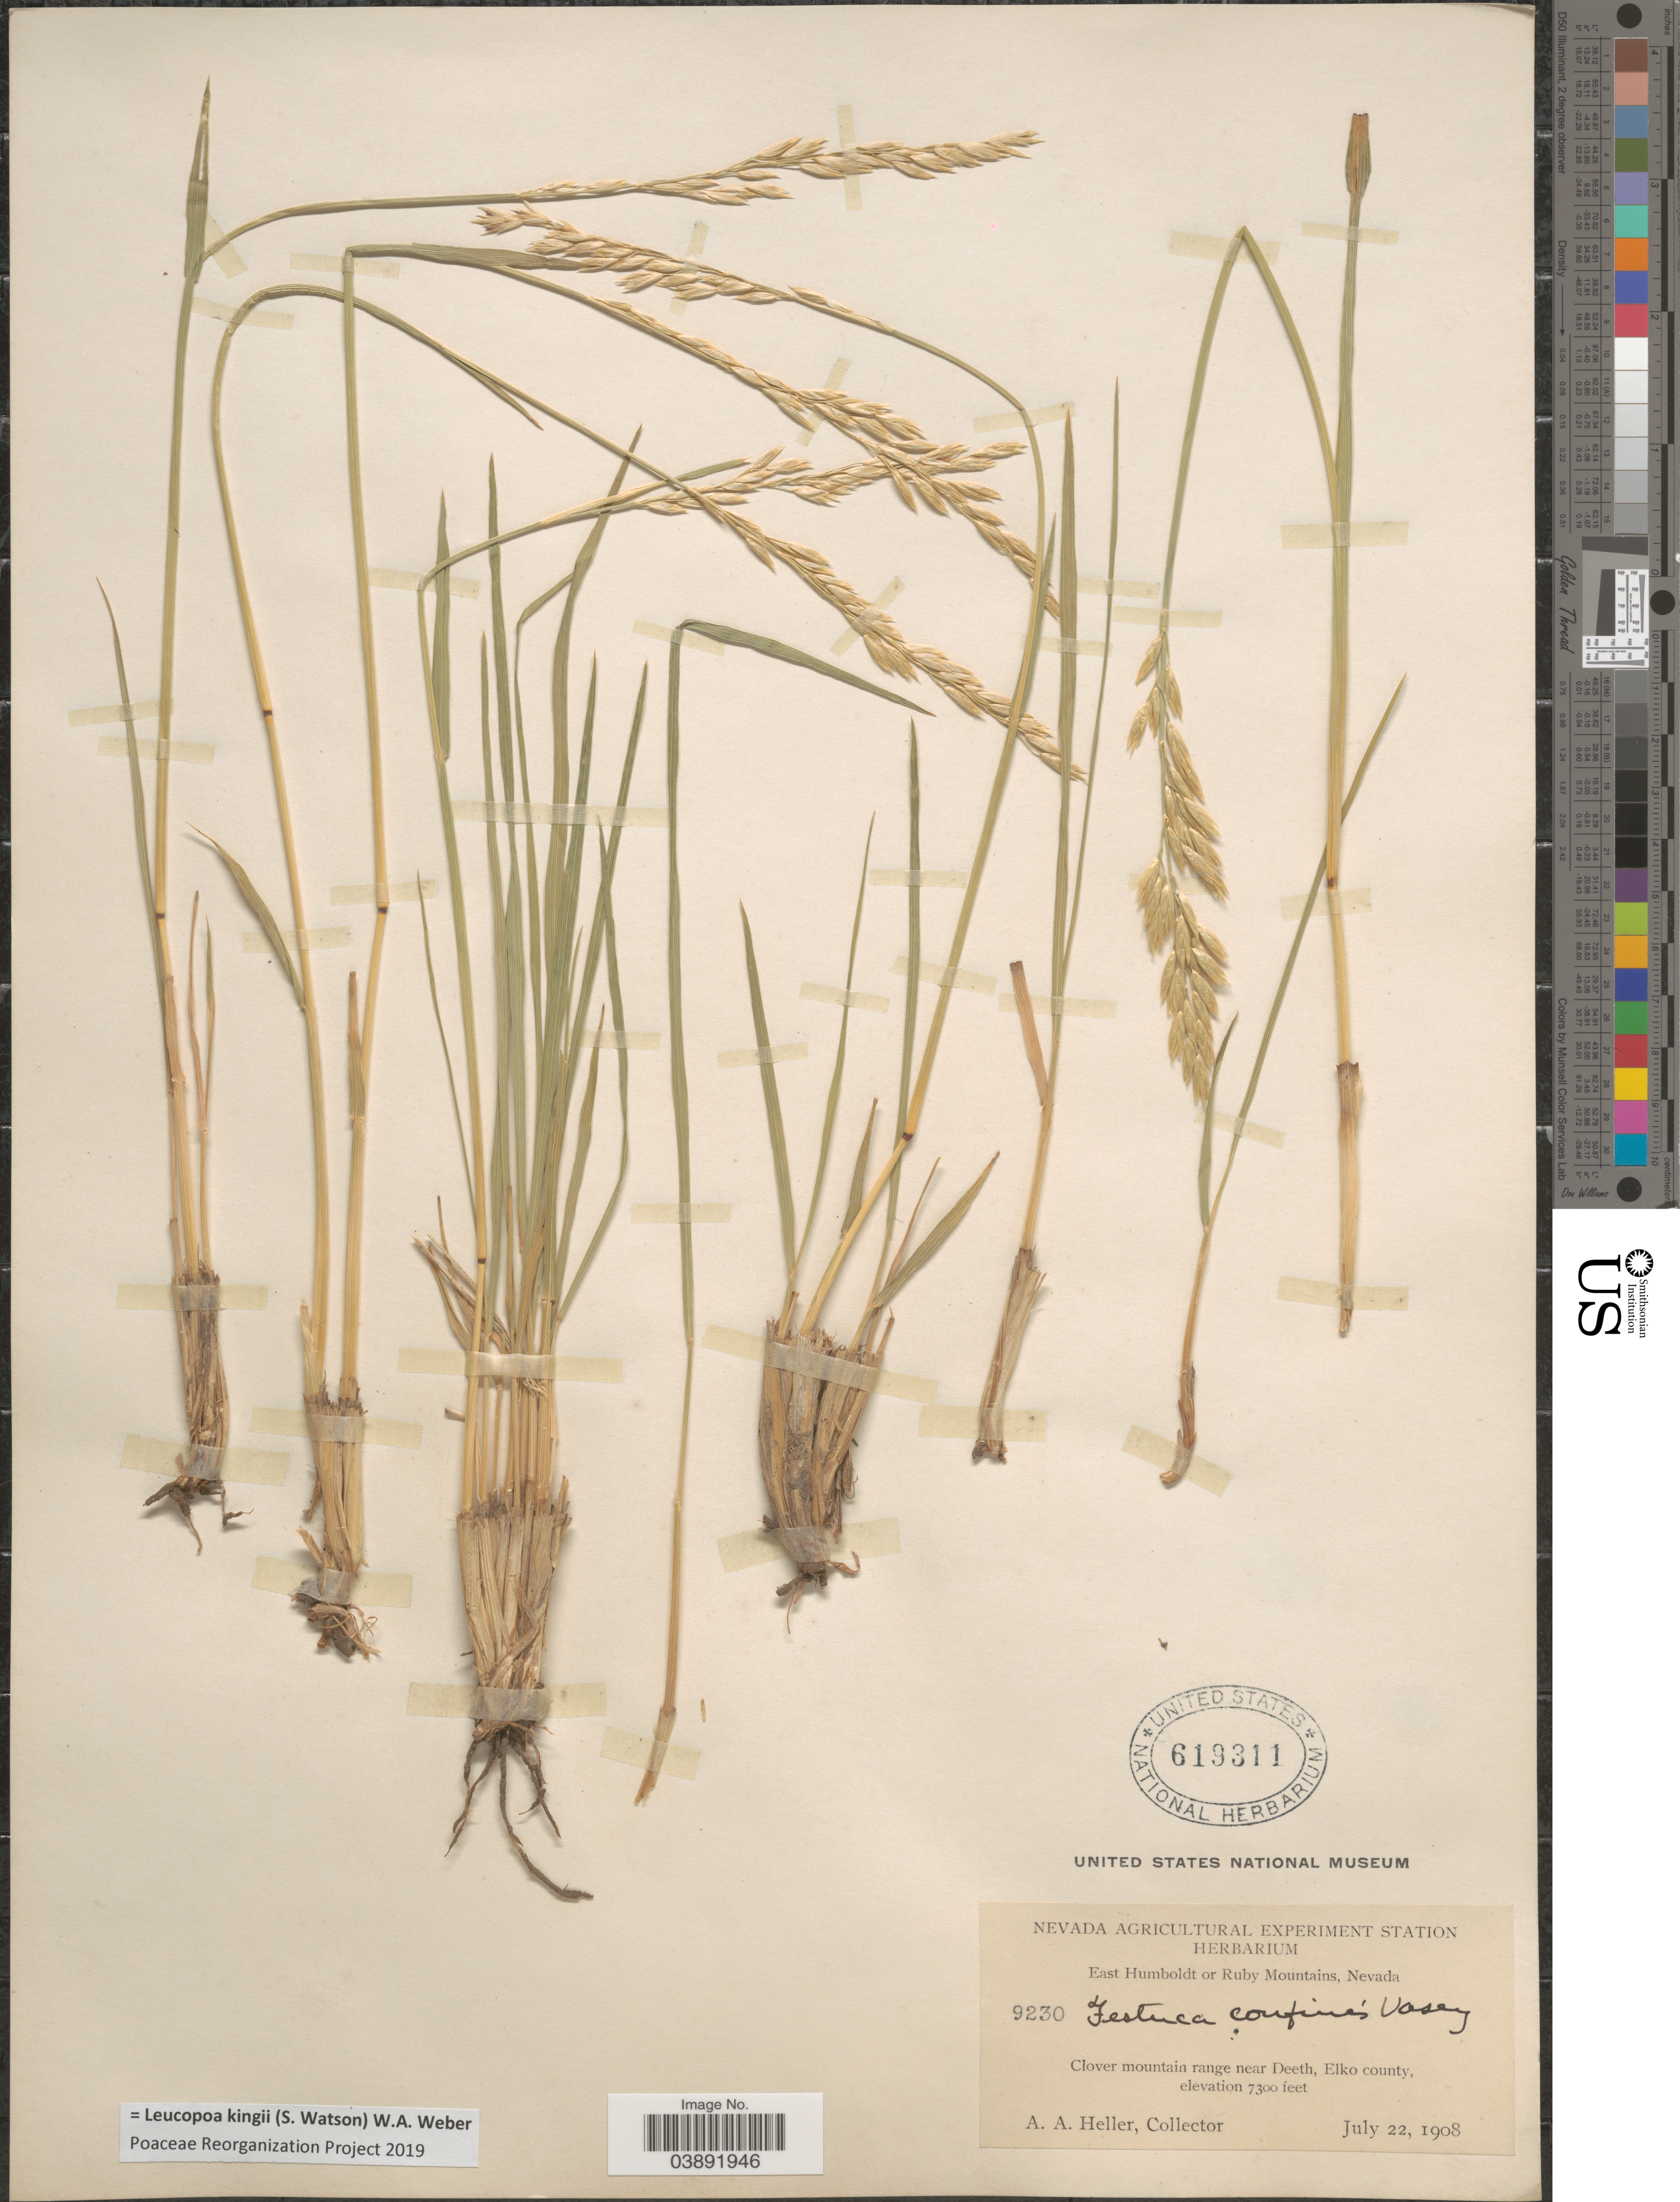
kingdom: Plantae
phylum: Tracheophyta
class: Liliopsida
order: Poales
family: Poaceae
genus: Hesperochloa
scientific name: Hesperochloa kingii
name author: (S. Watson) Rydb.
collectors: A. A. Heller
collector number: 9230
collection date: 1908-07-22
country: United States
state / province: Nevada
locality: East Humboldt or Ruby Mountains. Clover mountain range near Deeth, Elko county.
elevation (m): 2225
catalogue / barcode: US 619311